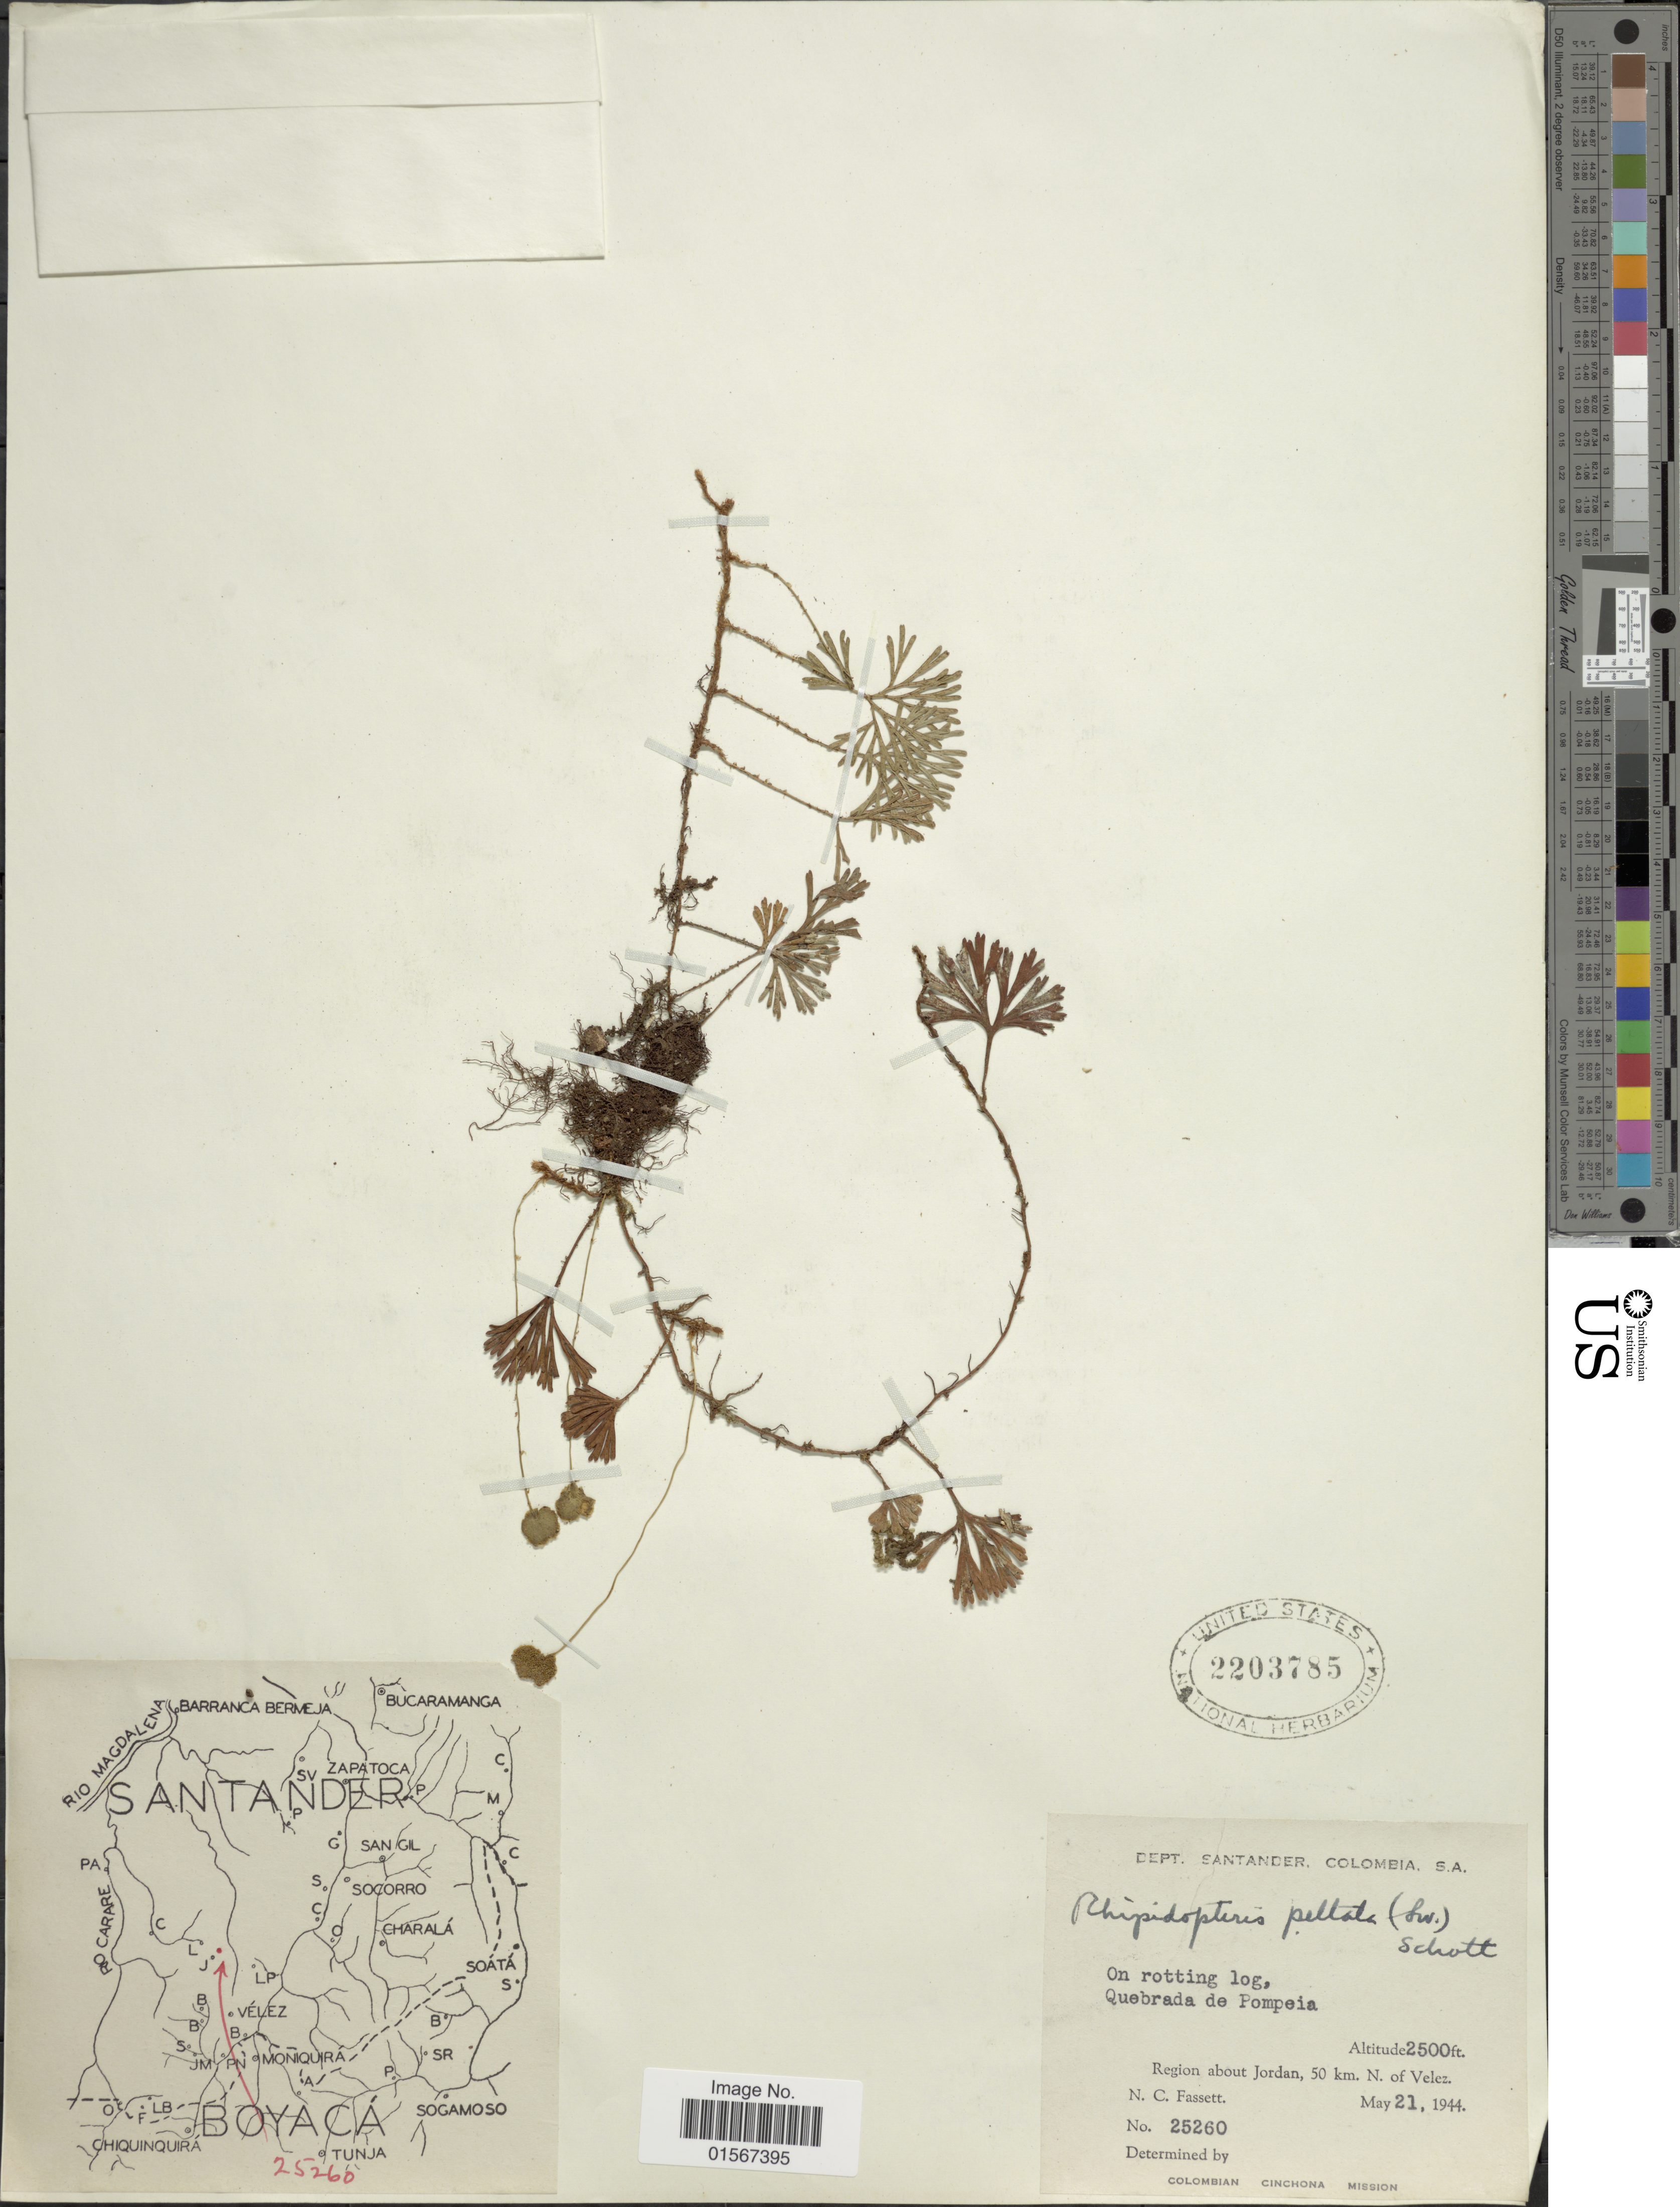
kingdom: Plantae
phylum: Tracheophyta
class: Polypodiopsida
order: Polypodiales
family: Dryopteridaceae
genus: Elaphoglossum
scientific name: Elaphoglossum peltatum f. peltatum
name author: (Sw.) Urb.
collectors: N. C. Fassett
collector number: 25260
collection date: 1944-05-21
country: Colombia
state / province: Santander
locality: Colombia, Dept. Santander, S.A., region about Jordan, 50 km. N. of Velez. On rotting log, Quebrada de Pompeia.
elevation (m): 762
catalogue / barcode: US 2203785